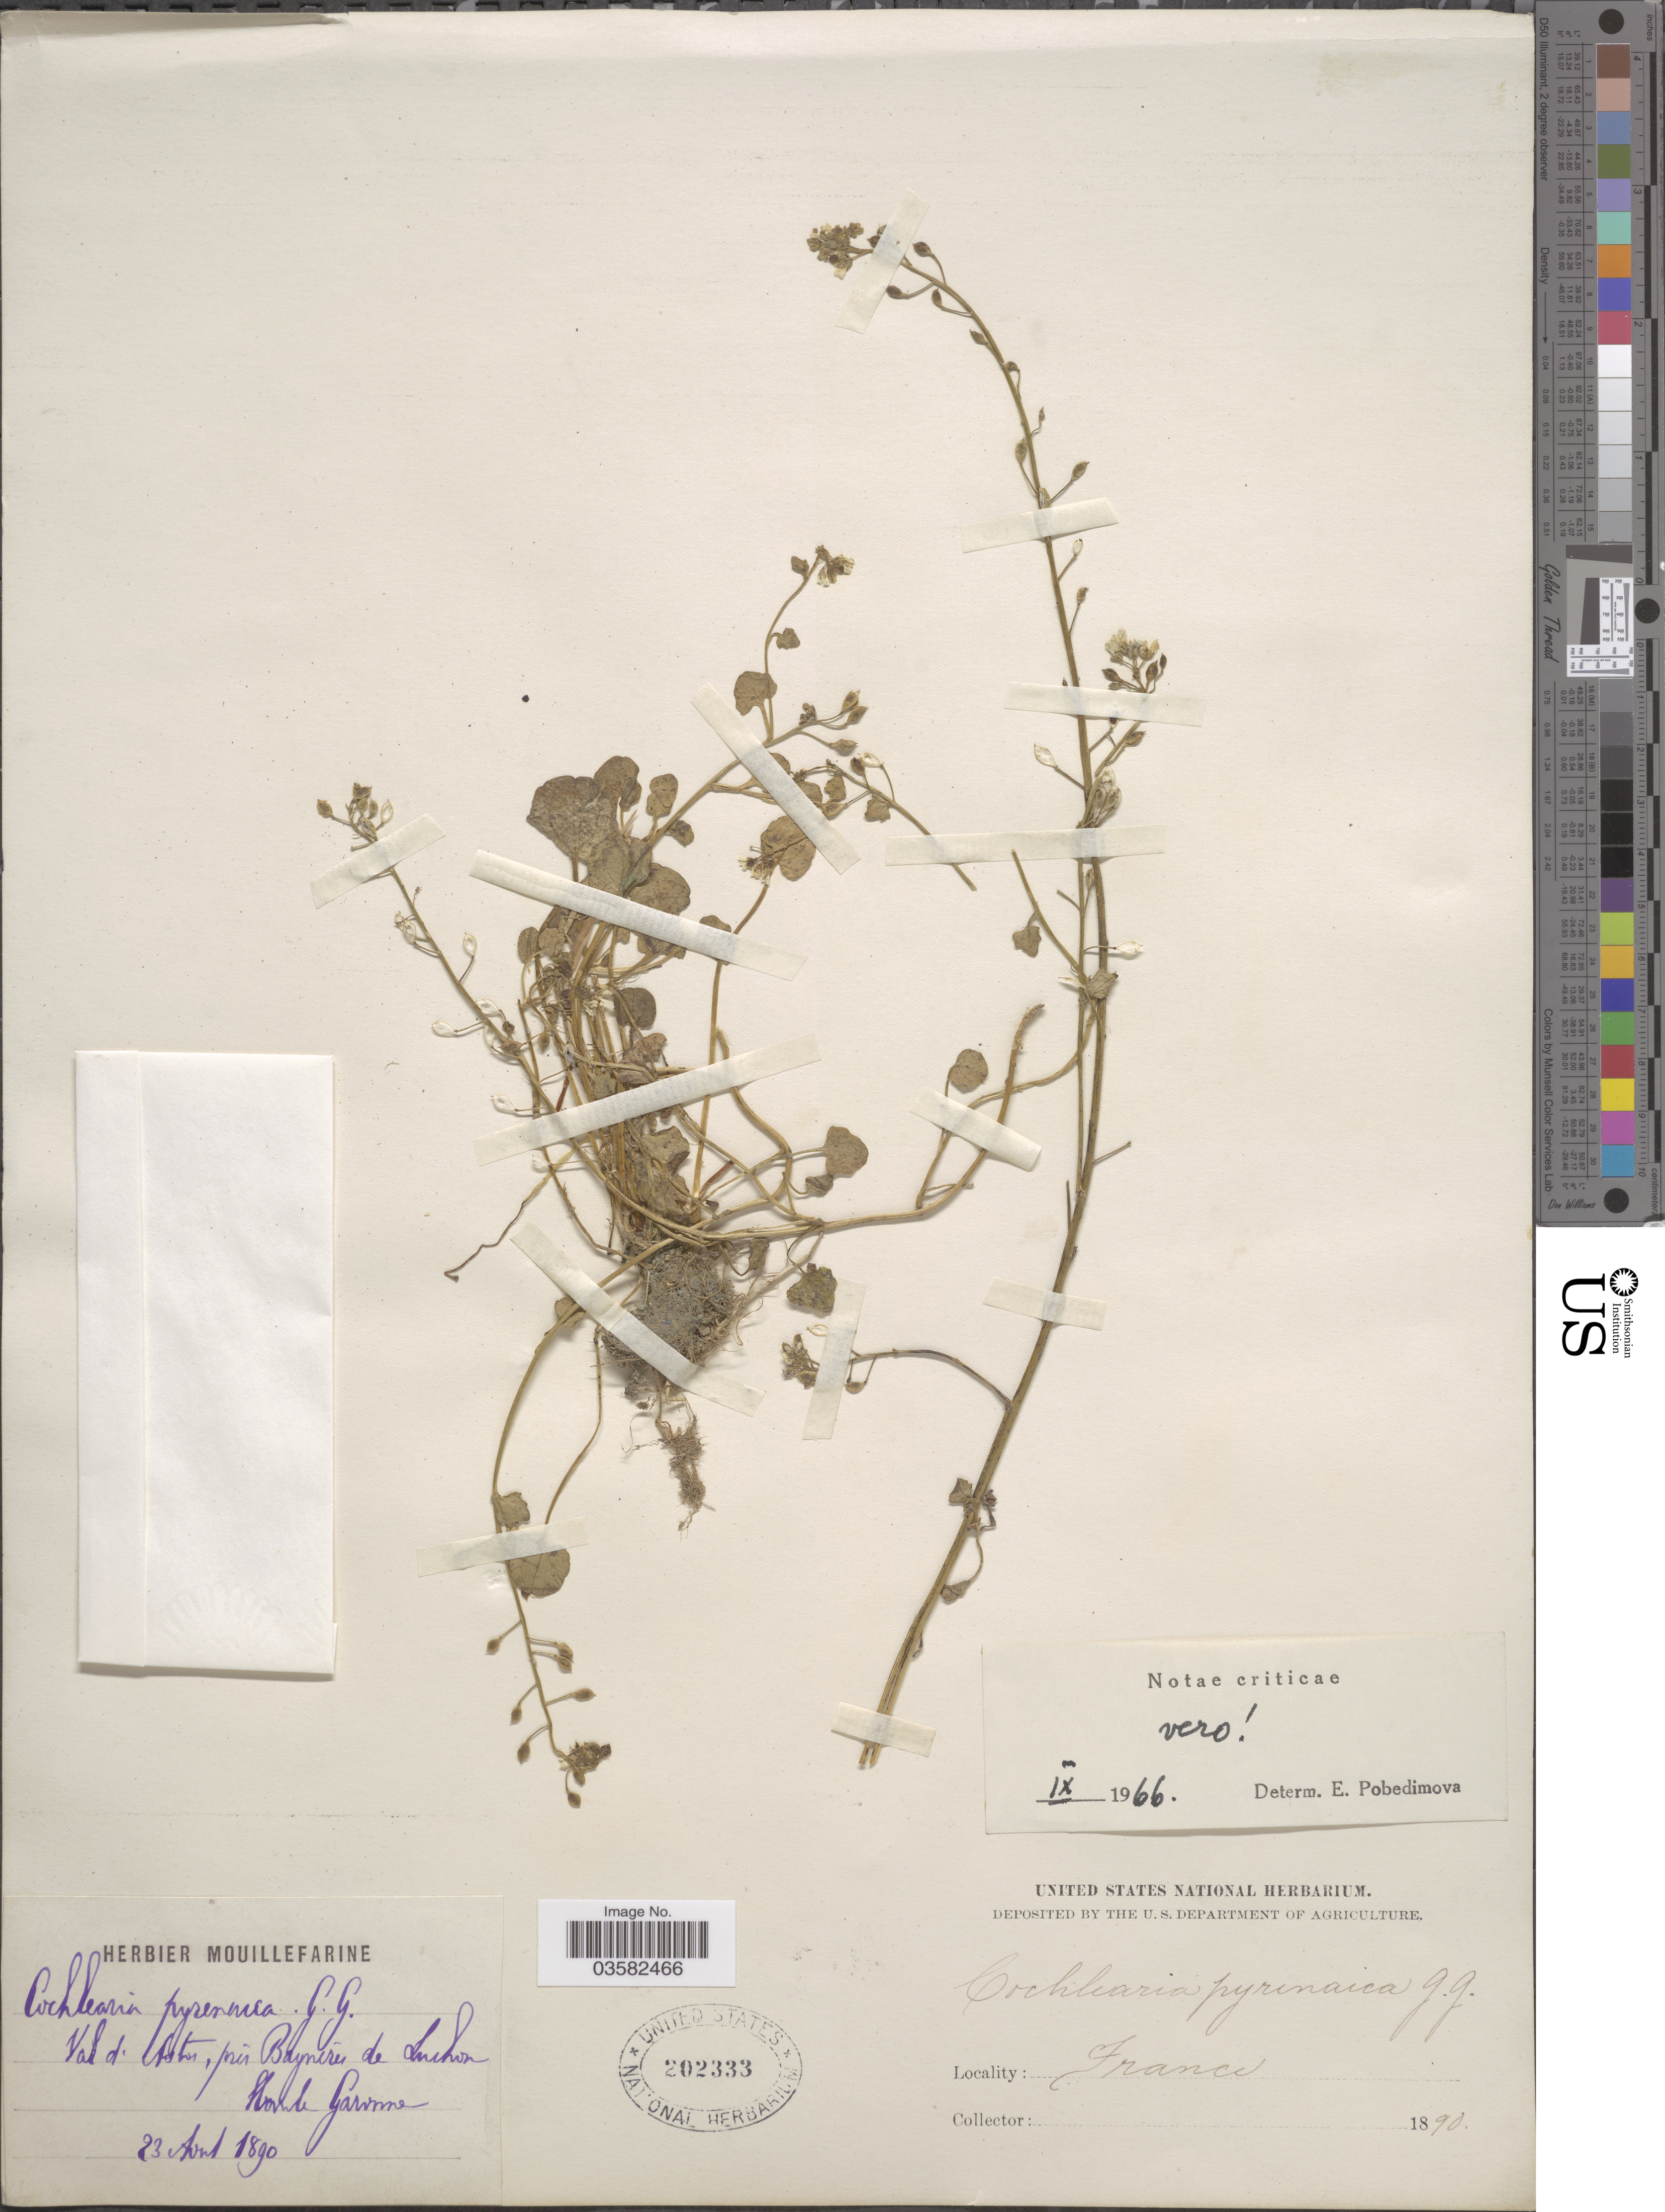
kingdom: Plantae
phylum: Tracheophyta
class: Magnoliopsida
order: Brassicales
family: Brassicaceae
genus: Cochlearia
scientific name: Cochlearia pyrenaica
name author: DC.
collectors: ex herb. Mouillefarine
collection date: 1890-08-23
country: France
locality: Val d' [illegible text], prés Bagnéres de Luchon. Haute Garonne.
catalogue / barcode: US 202333